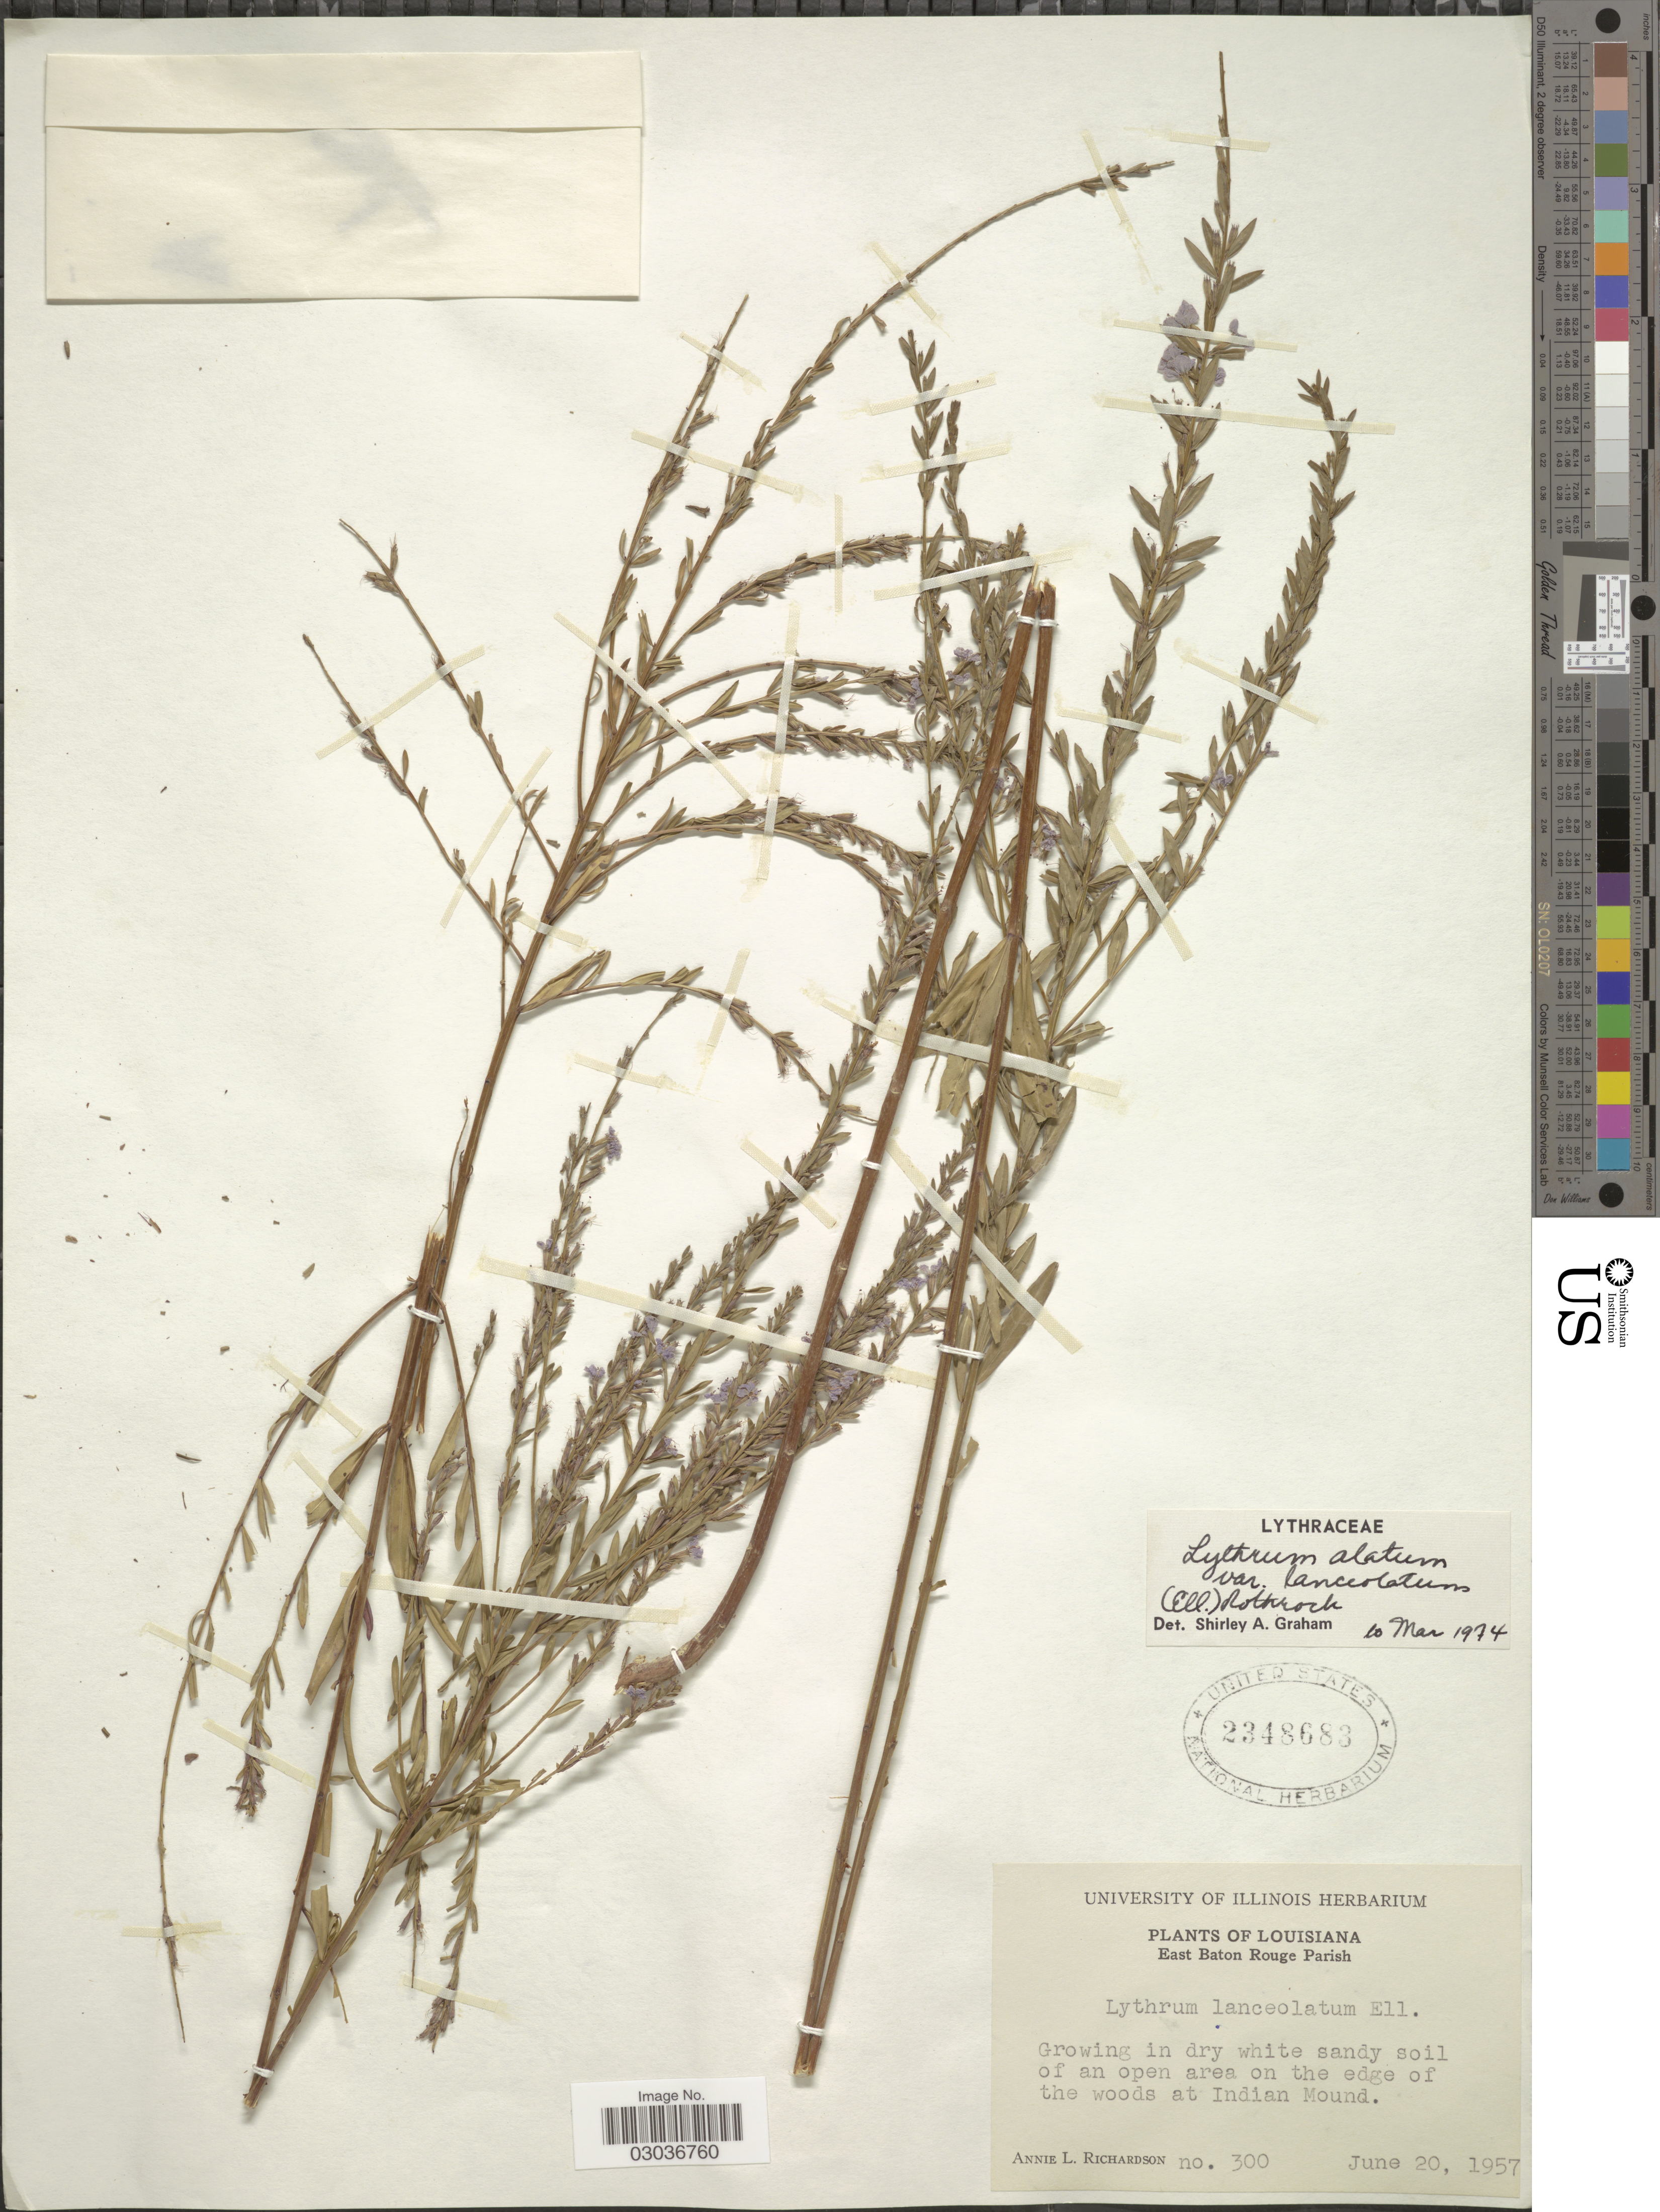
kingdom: Plantae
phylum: Tracheophyta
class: Magnoliopsida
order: Myrtales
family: Lythraceae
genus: Lythrum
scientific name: Lythrum alatum var. lanceolatum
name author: (Elliott) A. Gray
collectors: A. L. Richardson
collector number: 300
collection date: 1957-06-20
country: United States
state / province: Louisiana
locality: East Baton Rouge Parish. Growing in dry white sandy soil of an open area on the edge of the woods at Indian Mound.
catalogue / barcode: US 2348683